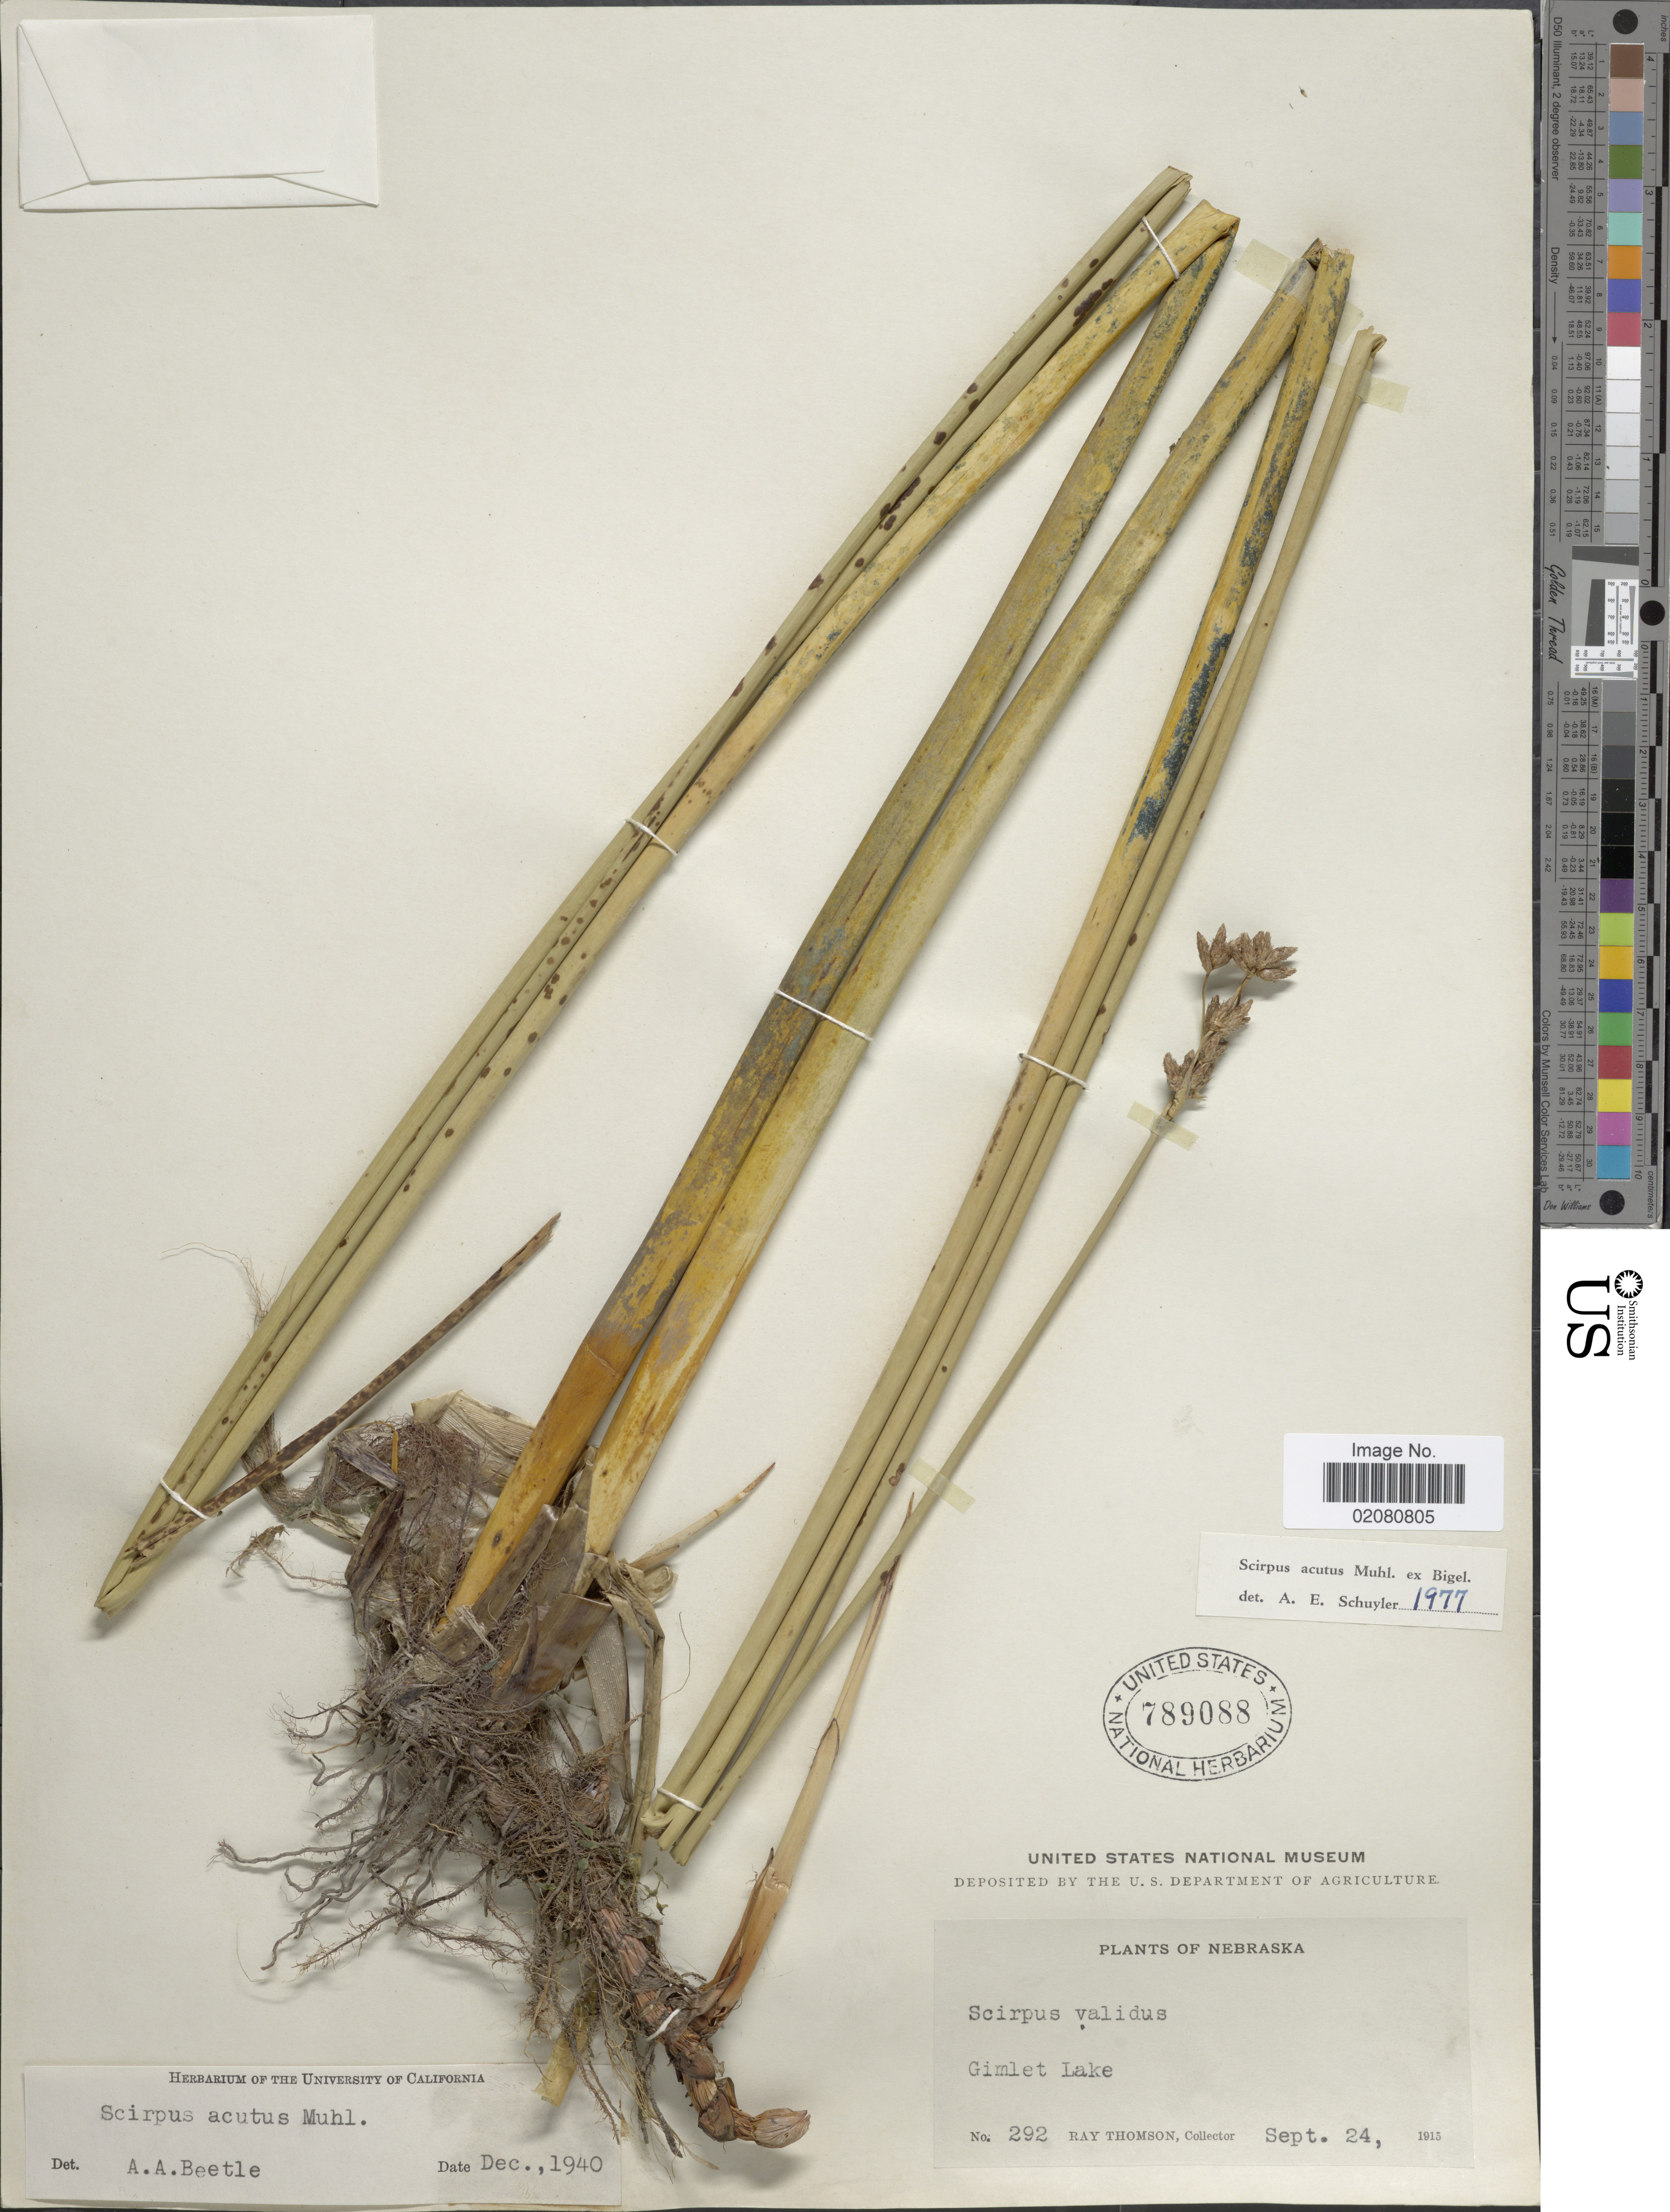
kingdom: Plantae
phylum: Tracheophyta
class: Liliopsida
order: Poales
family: Cyperaceae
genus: Schoenoplectus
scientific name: Schoenoplectus acutus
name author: (Muhl. ex Bigelow) Á. Löve & D. Löve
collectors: R. Thomson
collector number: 292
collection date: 1915-09-24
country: United States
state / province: Nebraska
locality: Gimlet Lake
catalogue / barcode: US 789088